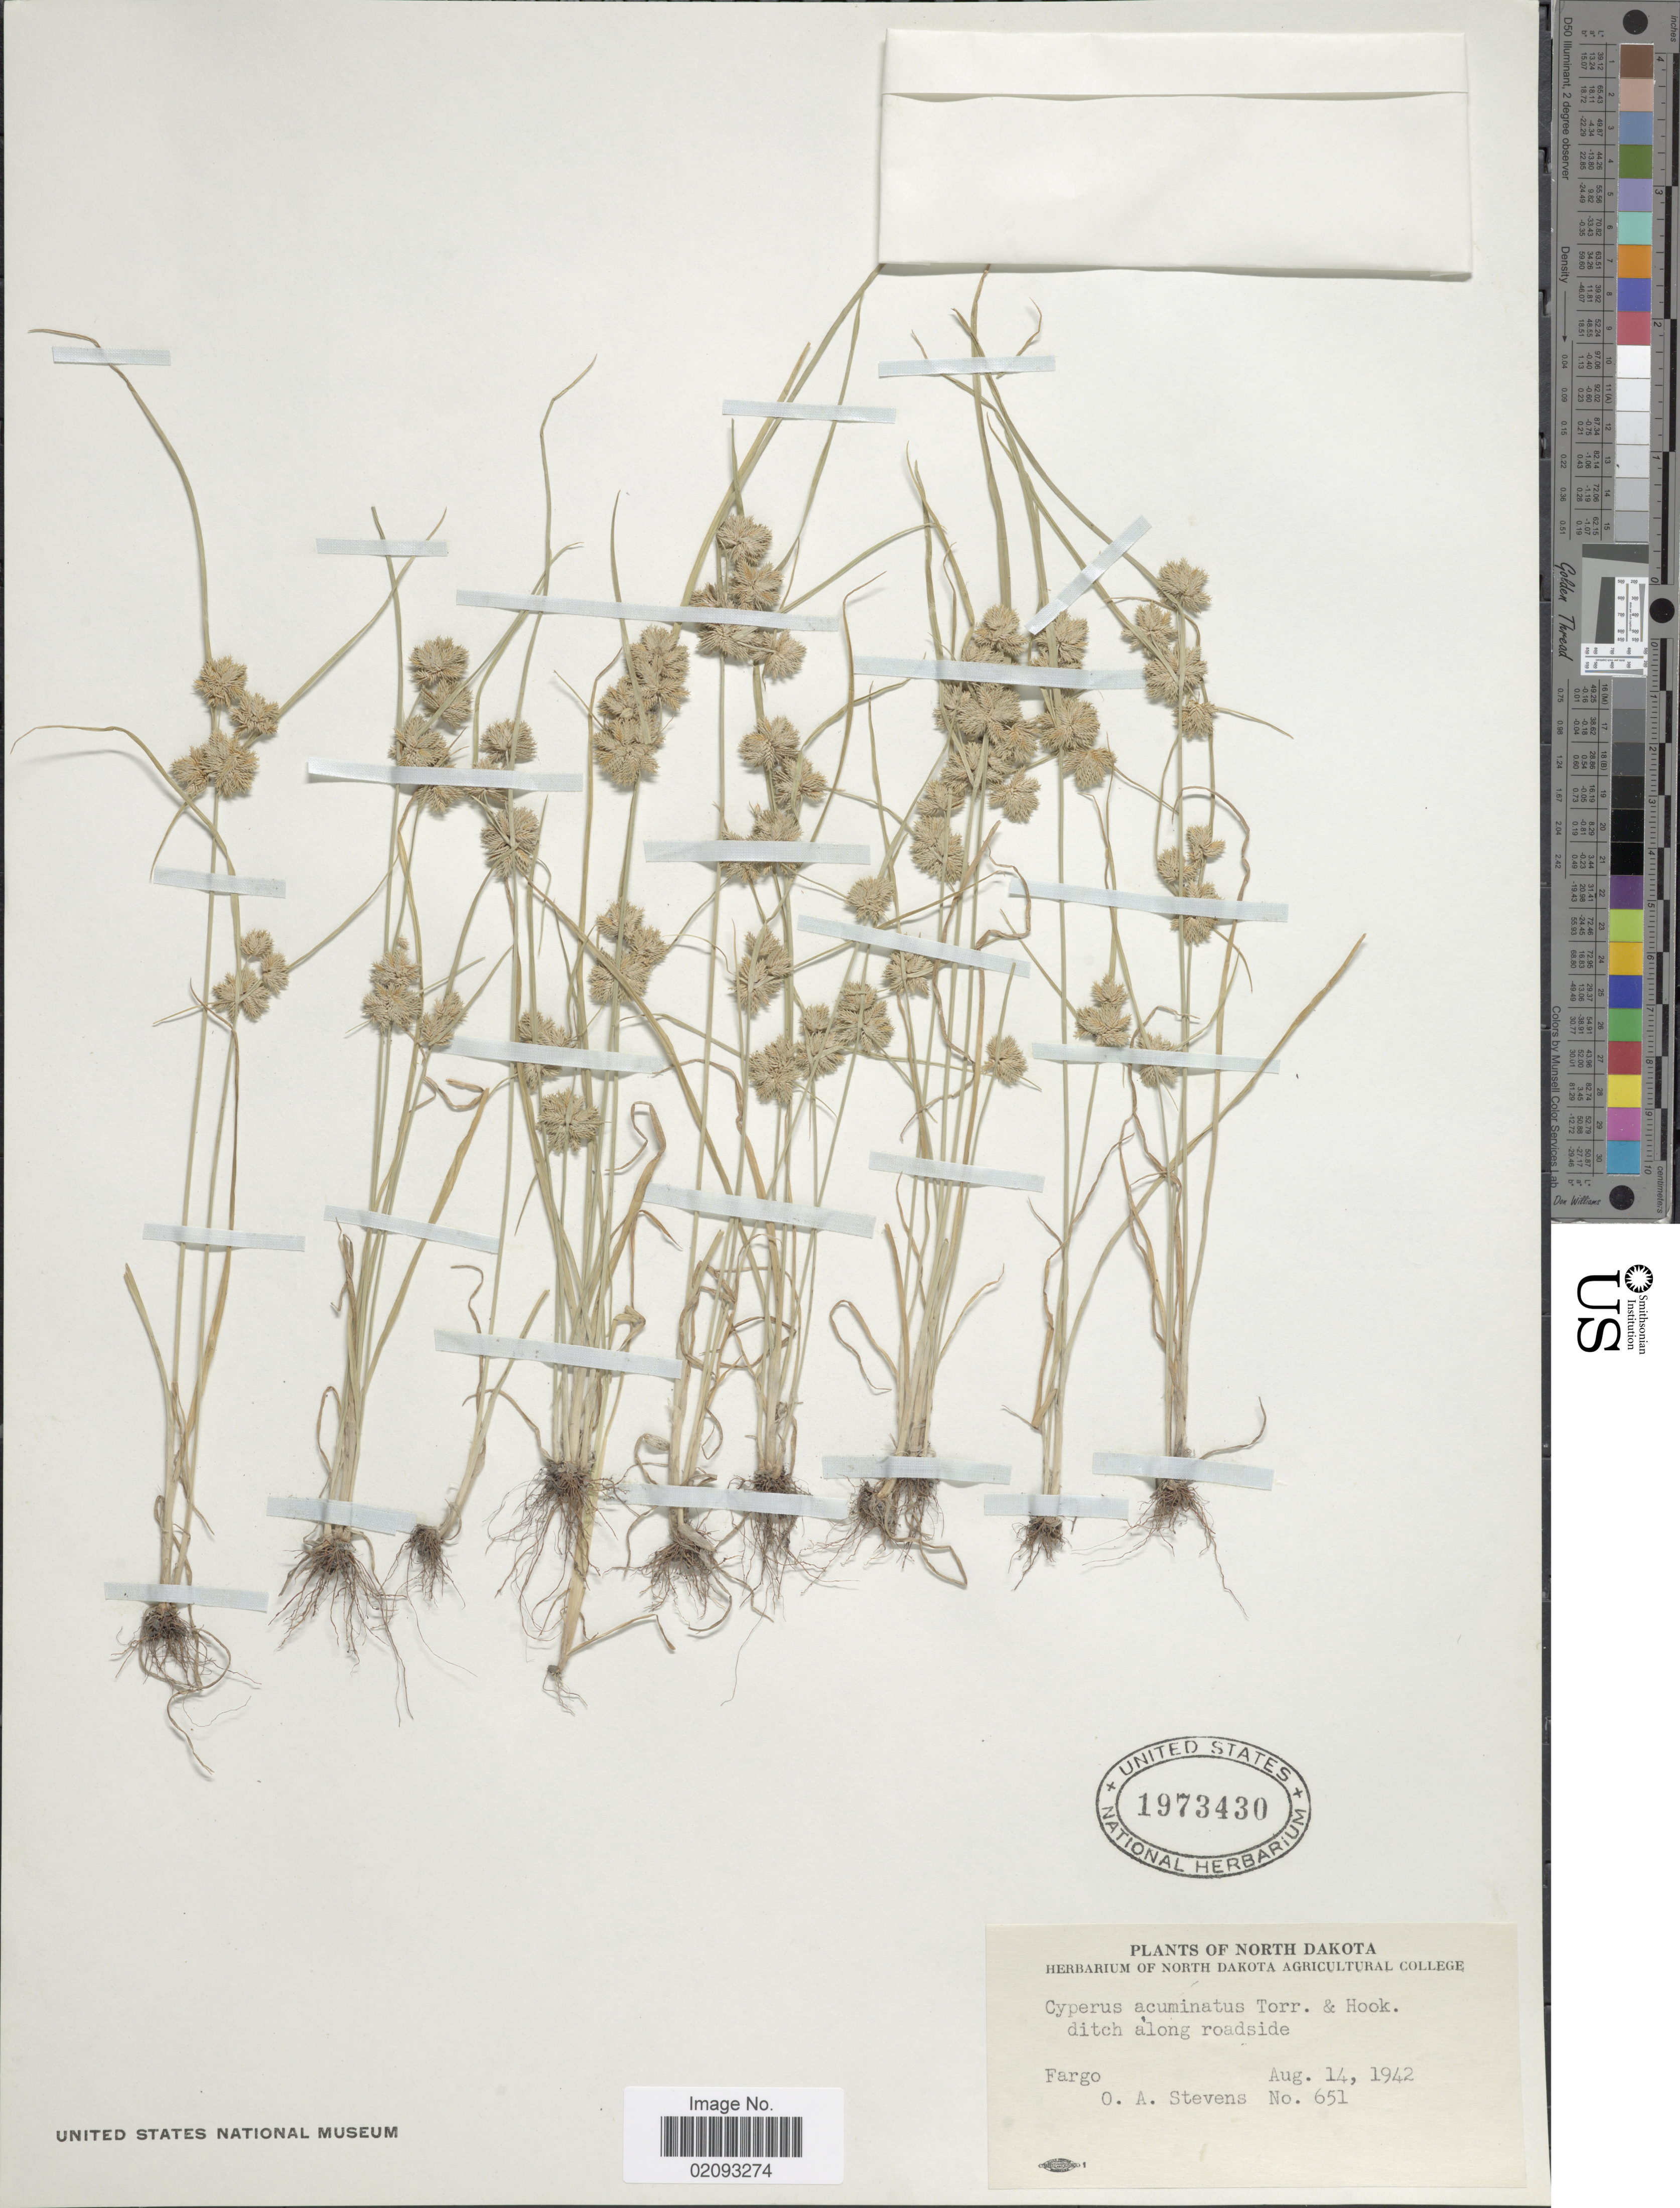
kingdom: Plantae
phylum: Tracheophyta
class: Liliopsida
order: Poales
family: Cyperaceae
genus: Cyperus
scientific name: Cyperus acuminatus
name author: Torr. & Hook.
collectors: O. A. Stevens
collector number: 651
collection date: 1942-08-14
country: United States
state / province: North Dakota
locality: Fargo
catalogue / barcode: US 1973430